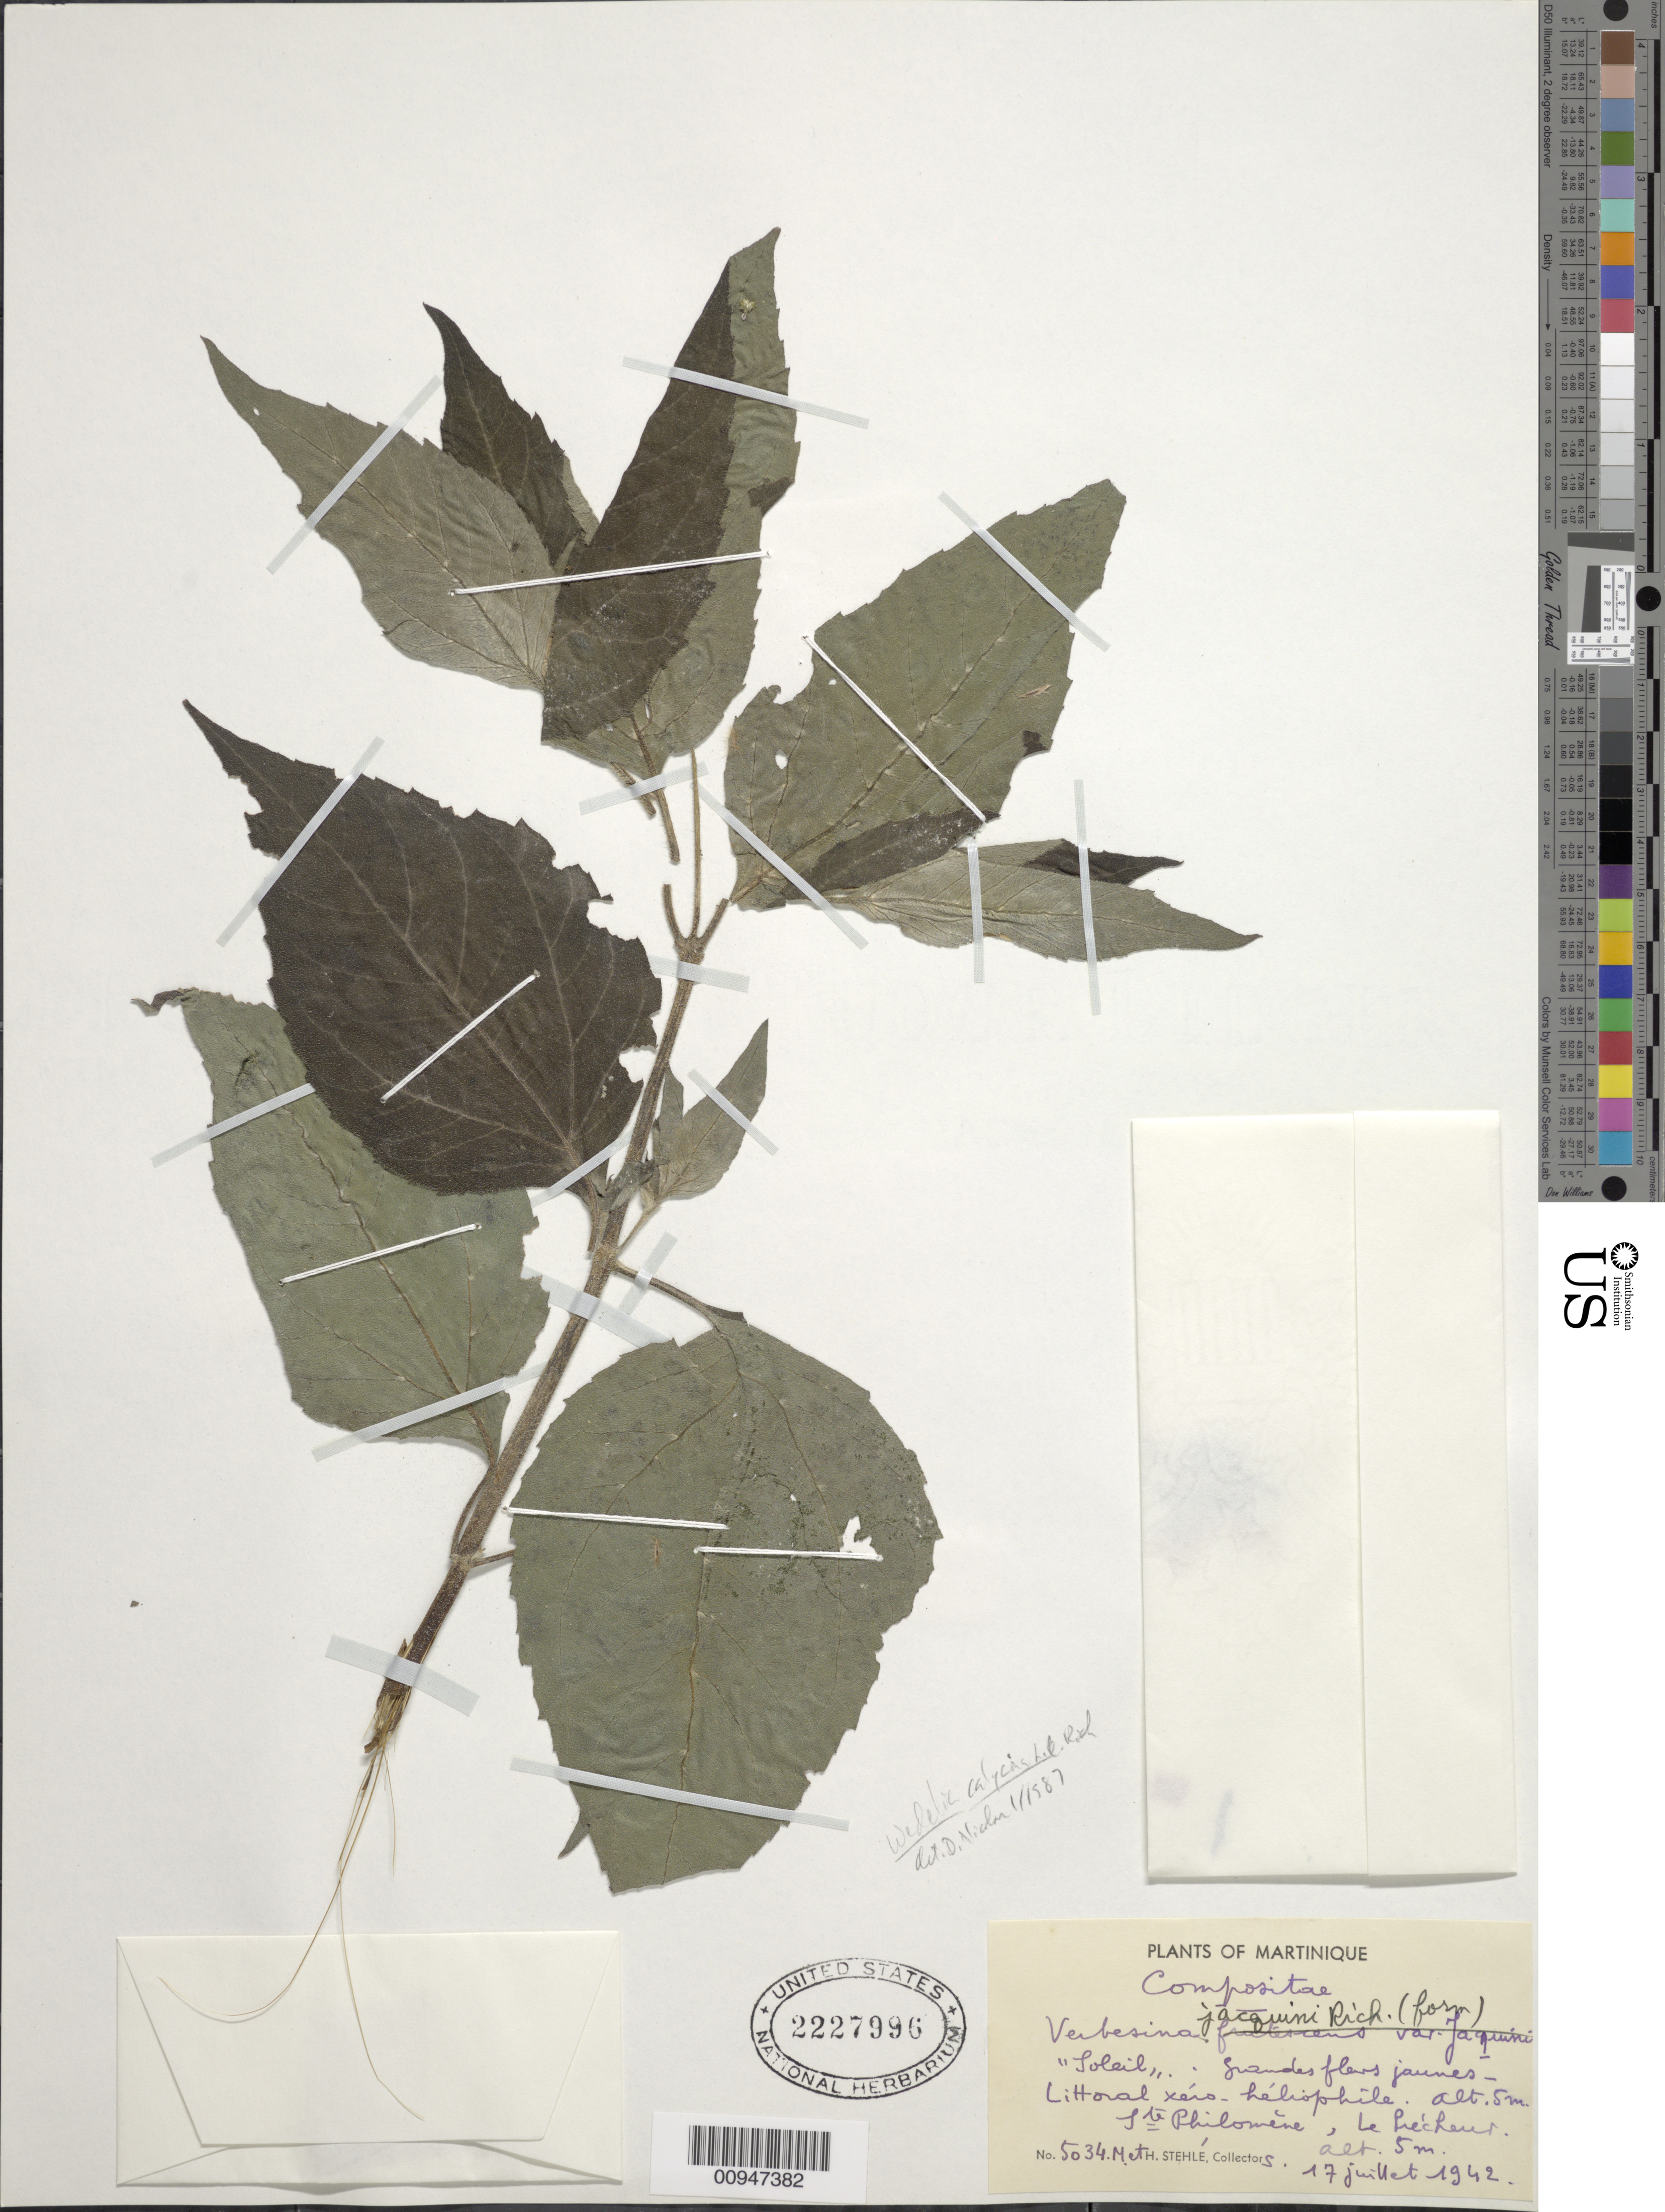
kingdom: Plantae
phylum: Tracheophyta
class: Magnoliopsida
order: Asterales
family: Asteraceae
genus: Wedelia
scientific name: Wedelia calycina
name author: Rich.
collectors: H. Stehlé & M. Stehlé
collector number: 5034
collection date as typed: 17 Jul 1942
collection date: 1942-07-17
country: Martinique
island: Martinique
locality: St. Philoméne, Le Précheret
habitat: Littoral xéro-héliophile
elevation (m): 50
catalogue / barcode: US 2227996